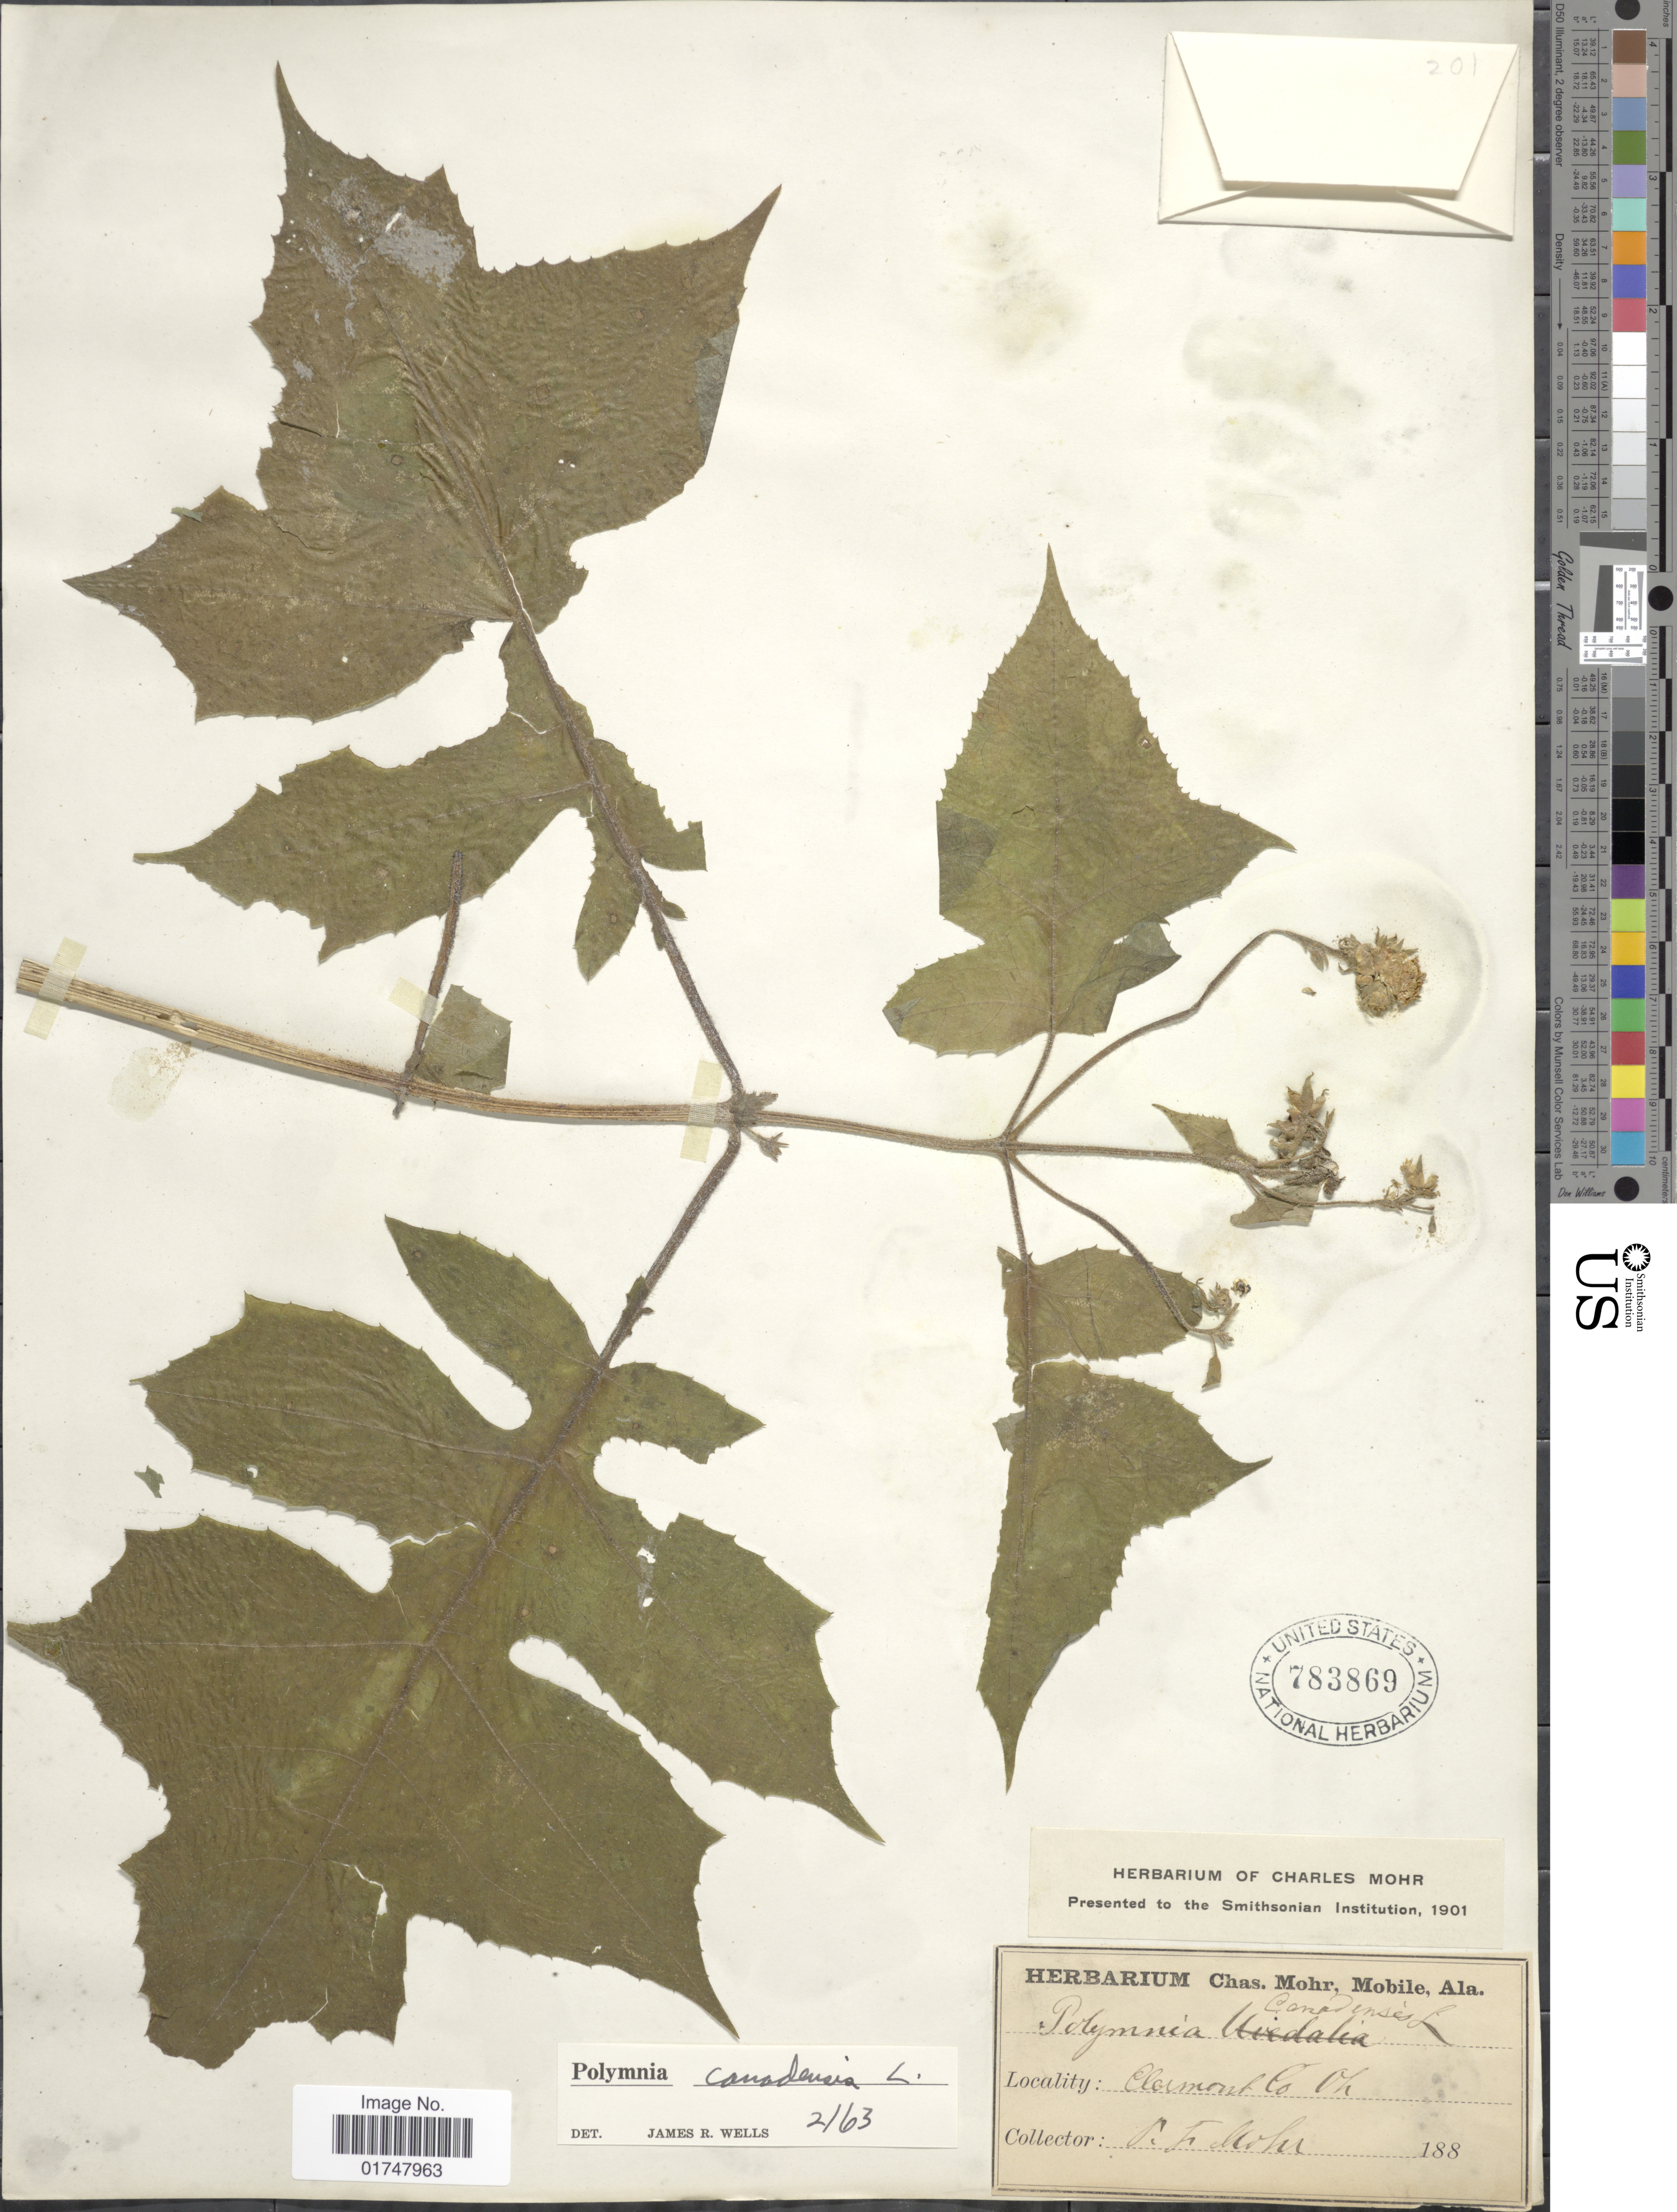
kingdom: Plantae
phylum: Tracheophyta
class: Magnoliopsida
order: Asterales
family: Asteraceae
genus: Polymnia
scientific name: Polymnia canadensis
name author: L.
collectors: P. F. Mohr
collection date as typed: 188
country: United States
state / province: Ohio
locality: Clermont Co.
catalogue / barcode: US 783869